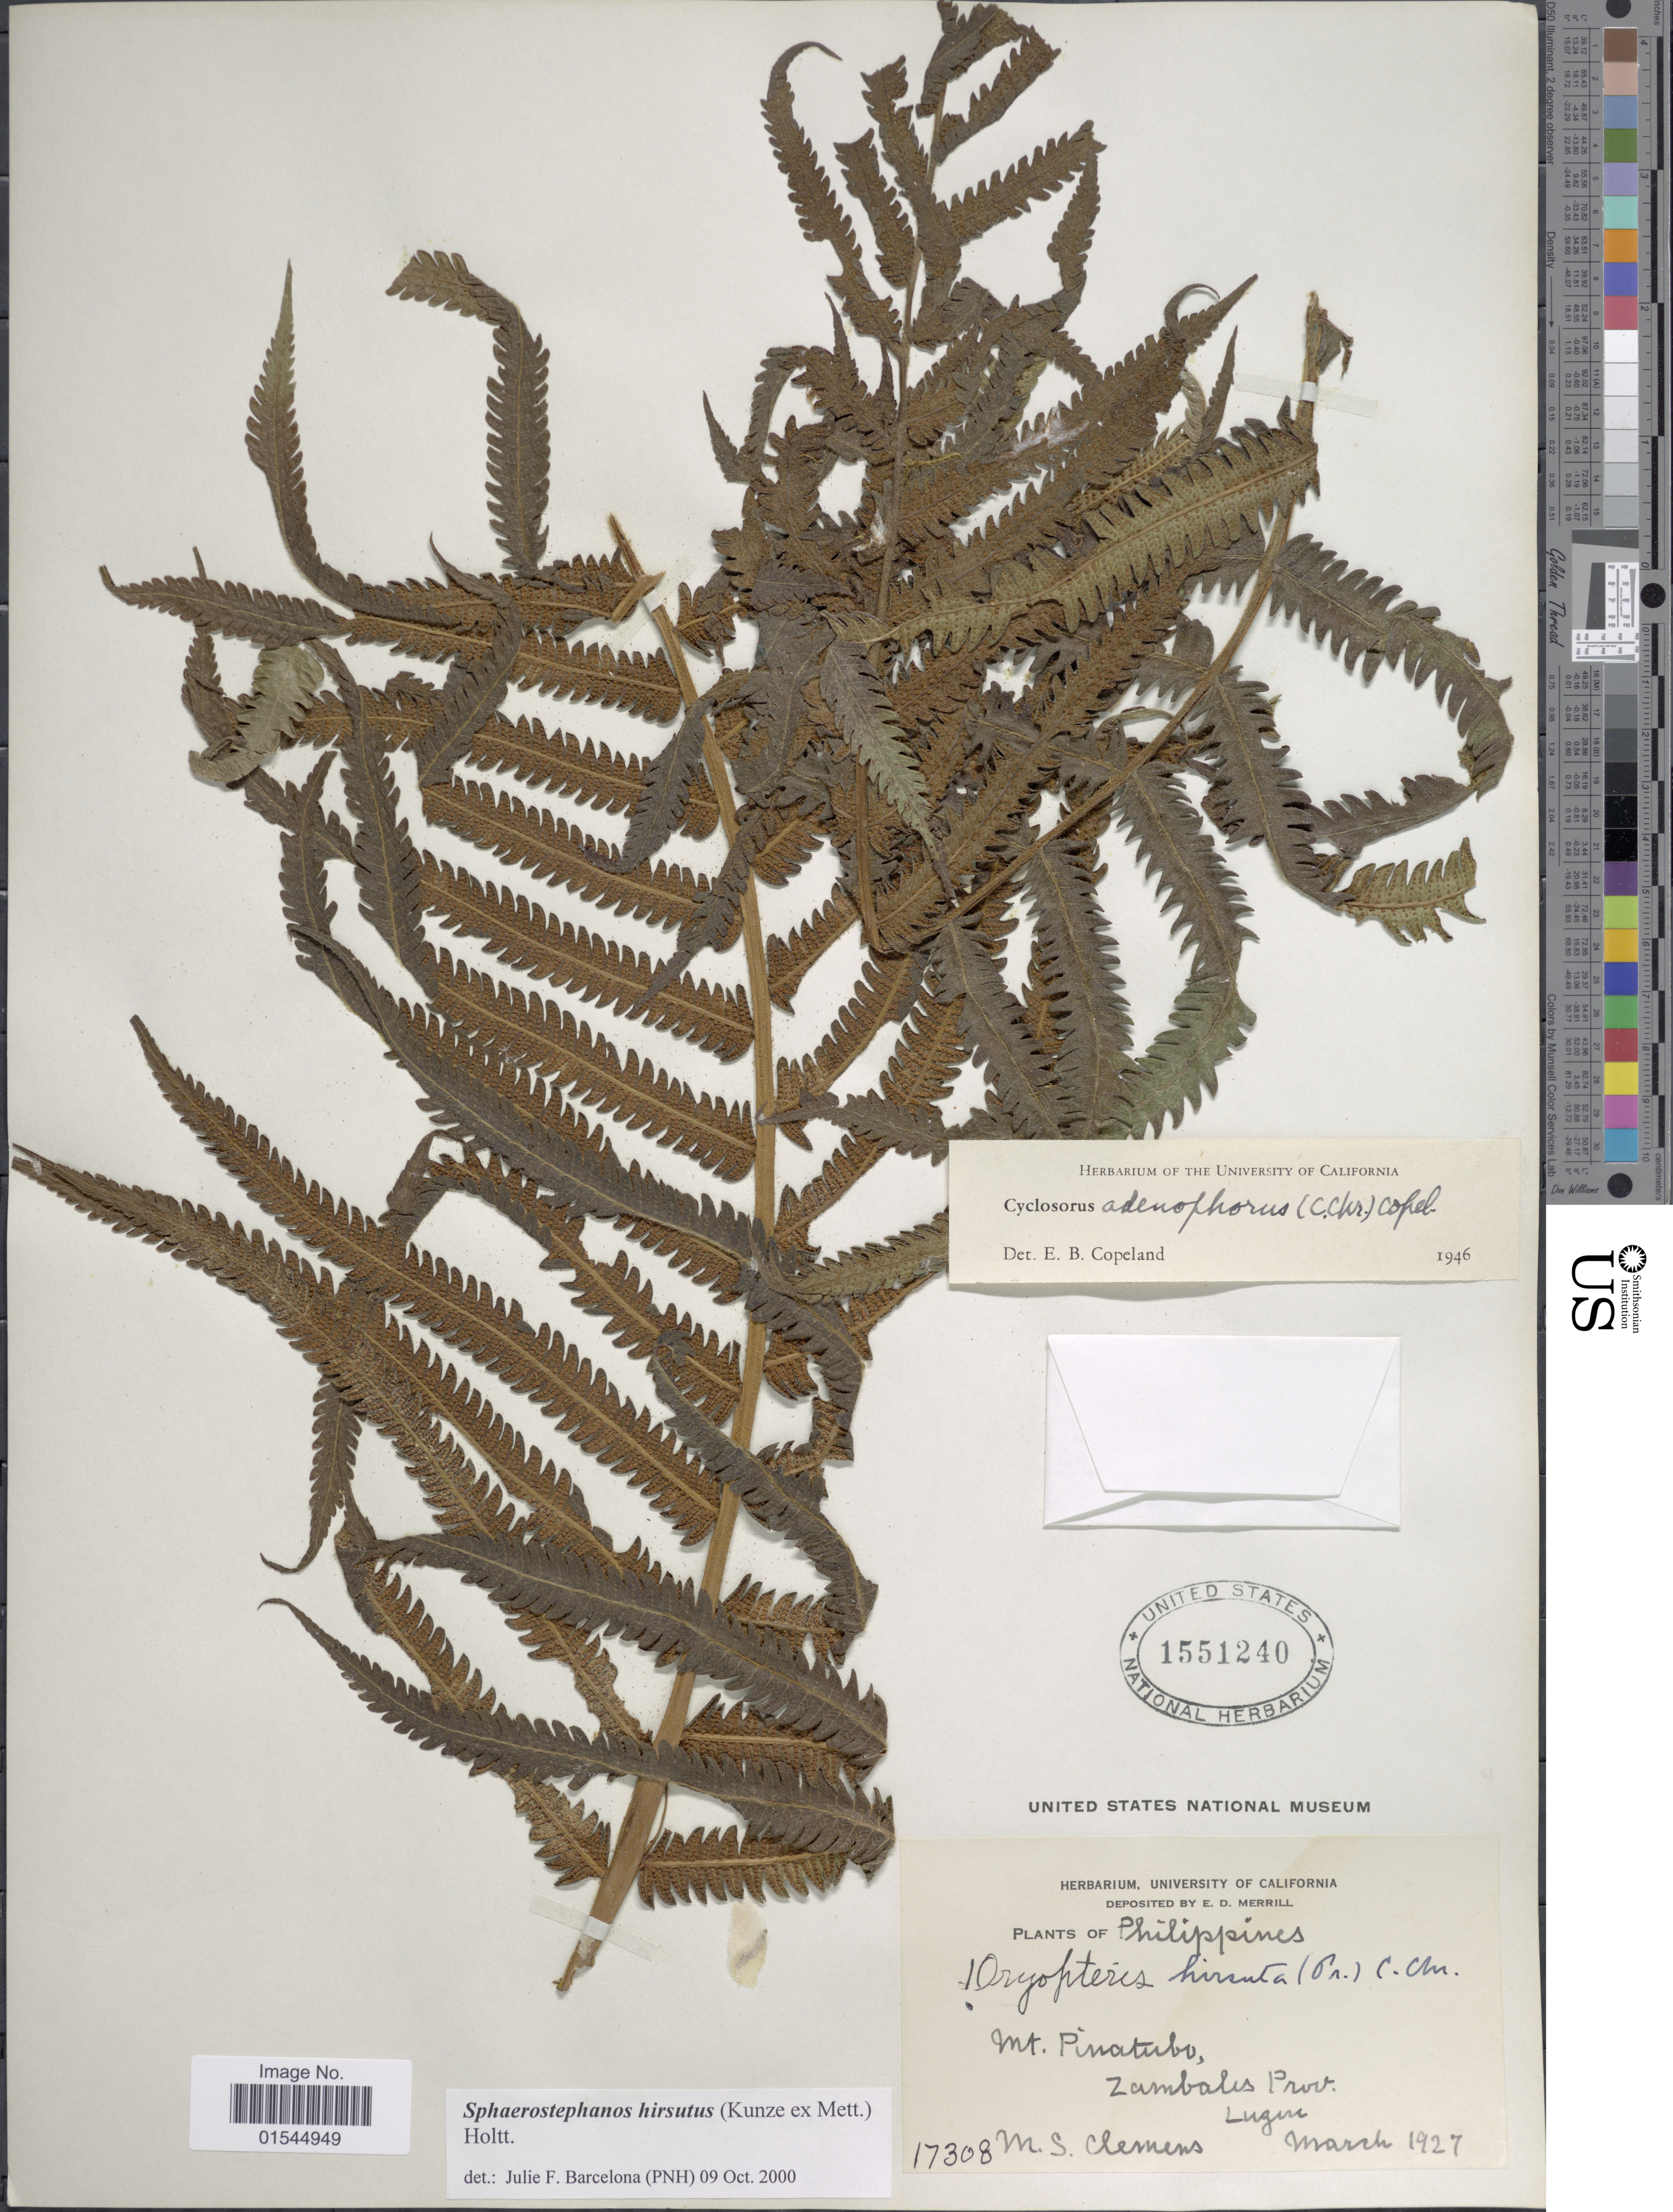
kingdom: Plantae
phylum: Tracheophyta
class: Polypodiopsida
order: Polypodiales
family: Thelypteridaceae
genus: Sphaerostephanos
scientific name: Sphaerostephanos hirsutus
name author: (Kunze ex Mett.) Holttum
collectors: M. S. Clemens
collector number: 17308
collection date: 1927-03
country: Philippines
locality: Mt. Pinatubo, Zambales Prov., Luzon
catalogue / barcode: US 1551240